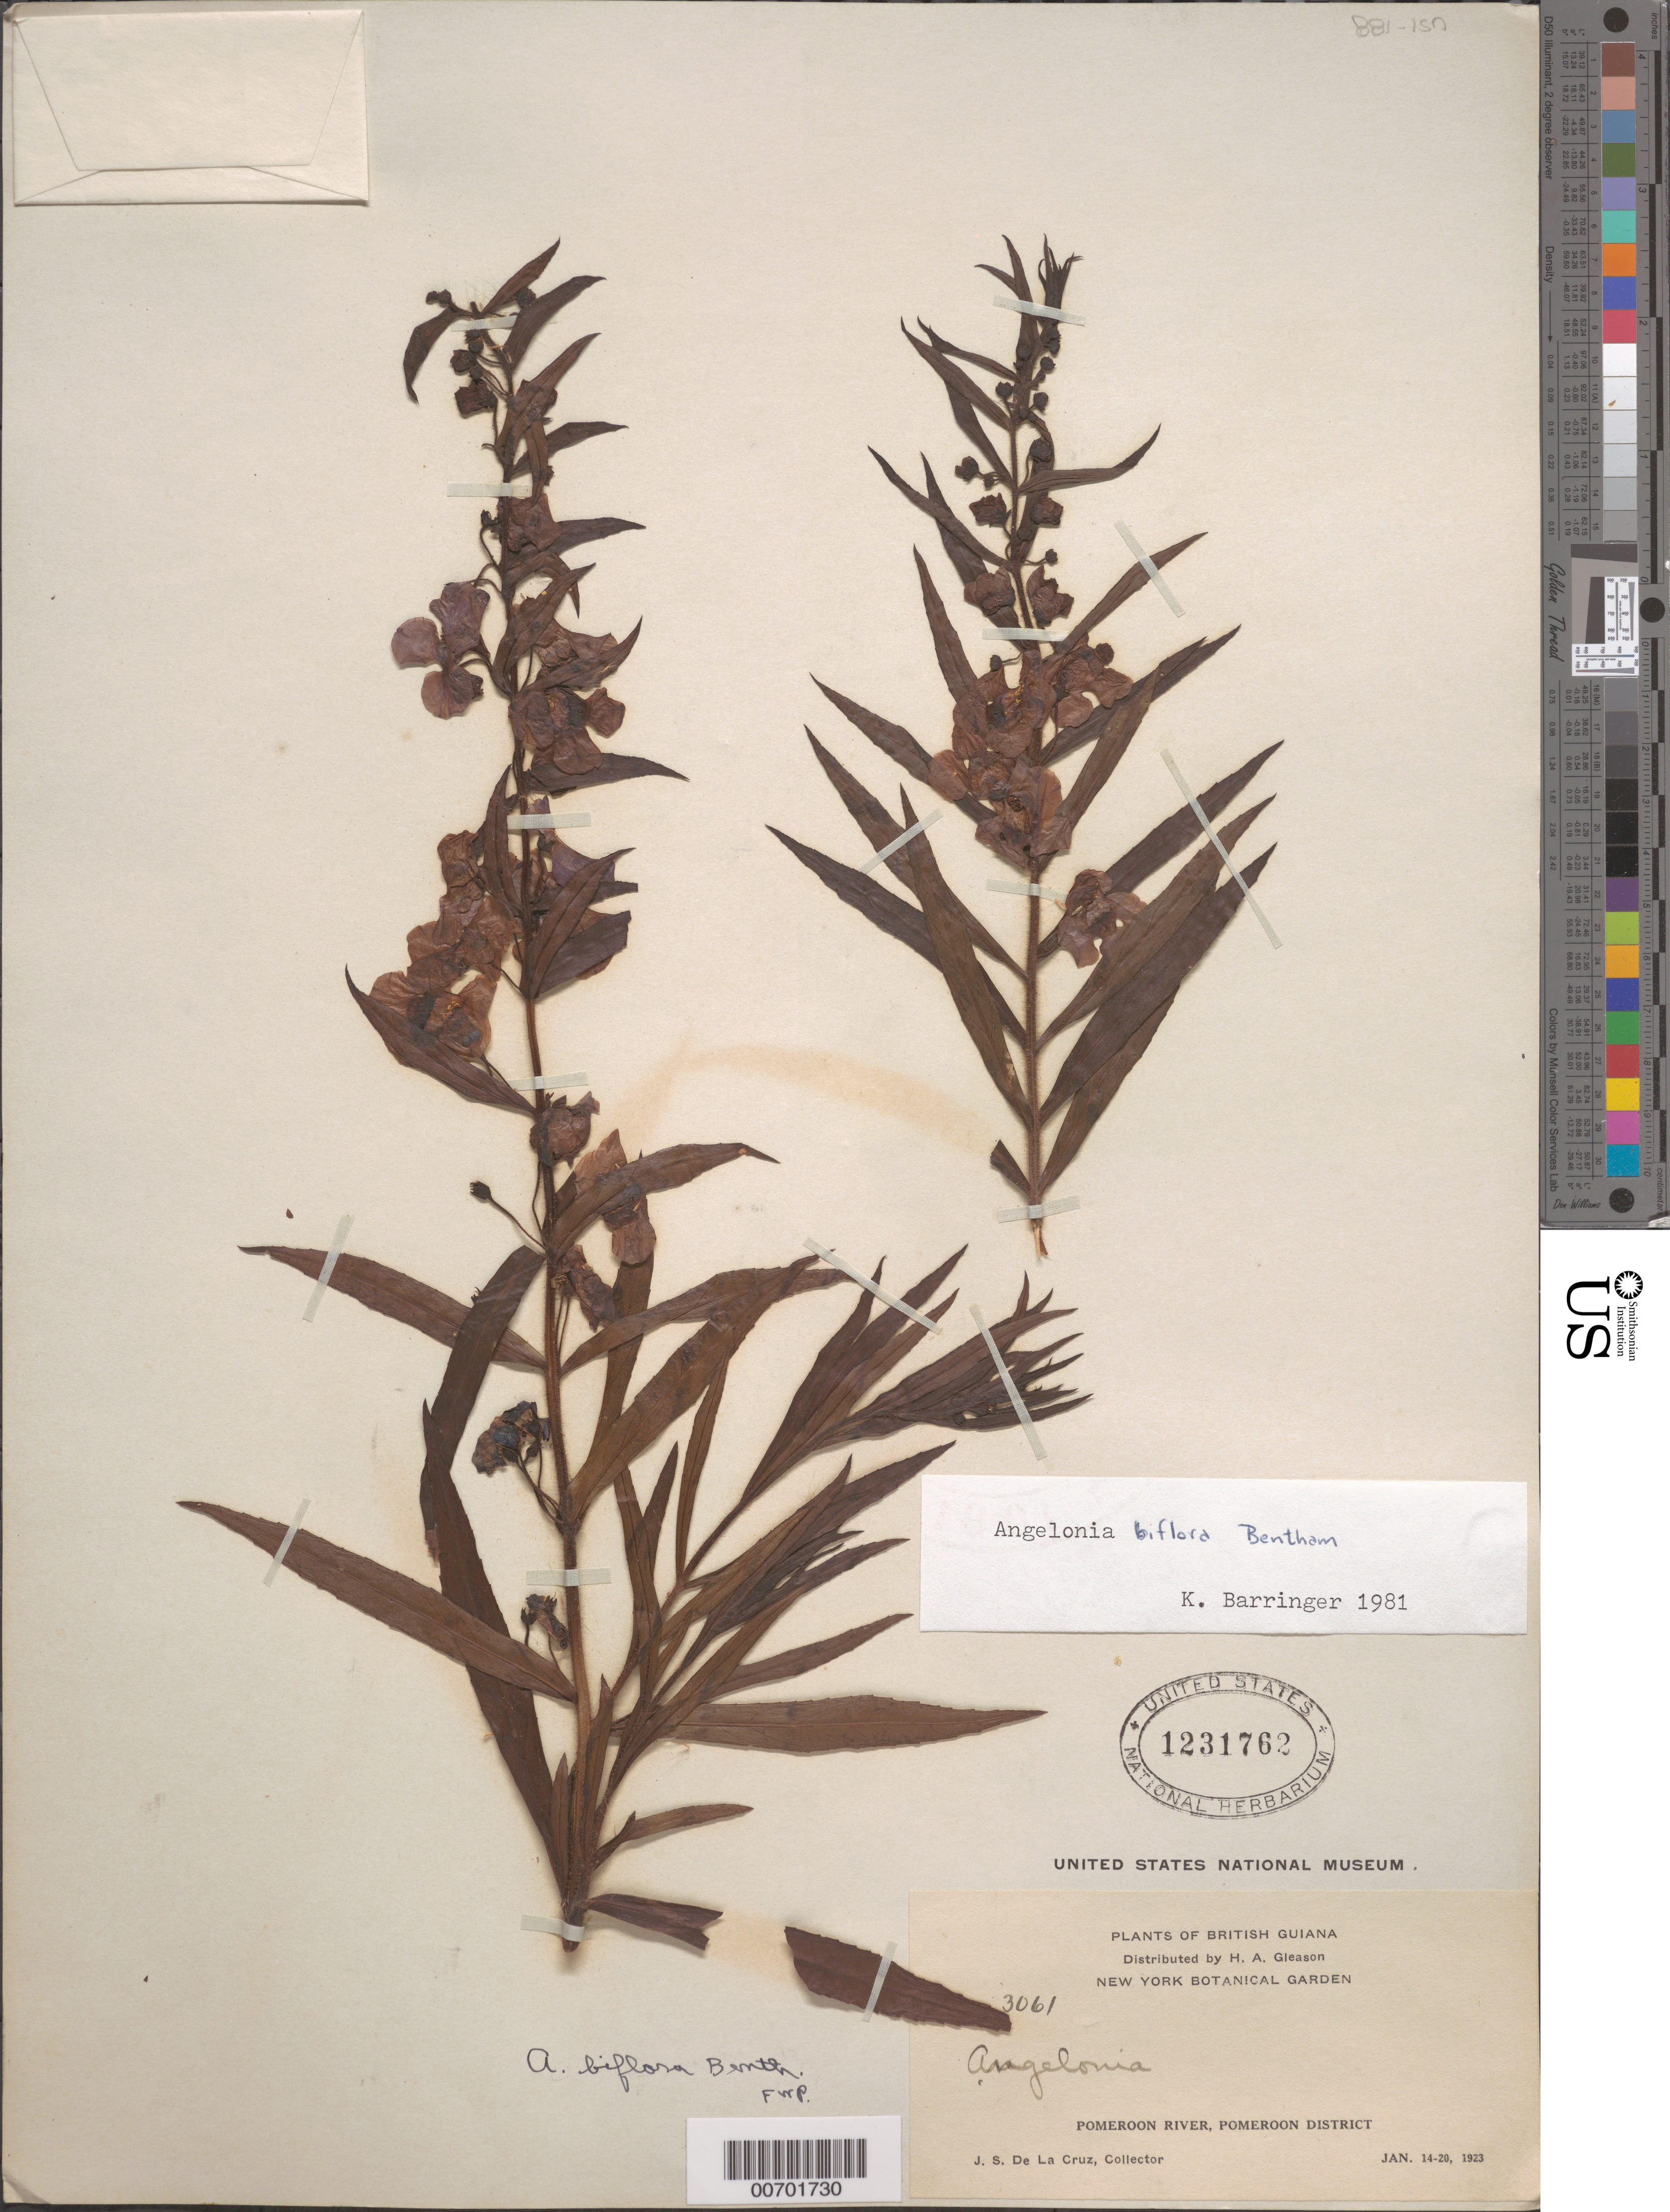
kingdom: Plantae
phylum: Tracheophyta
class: Magnoliopsida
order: Lamiales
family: Plantaginaceae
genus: Angelonia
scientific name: Angelonia biflora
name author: Benth.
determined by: Barringer, K. A.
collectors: J. S. de la Cruz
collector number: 3061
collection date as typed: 14-Jan-23 to 20-Jan-23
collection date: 1923-01-14/1923-01-20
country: Guyana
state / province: Pomeroon-Supenaam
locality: Pomeroon R.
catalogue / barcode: US 1231762